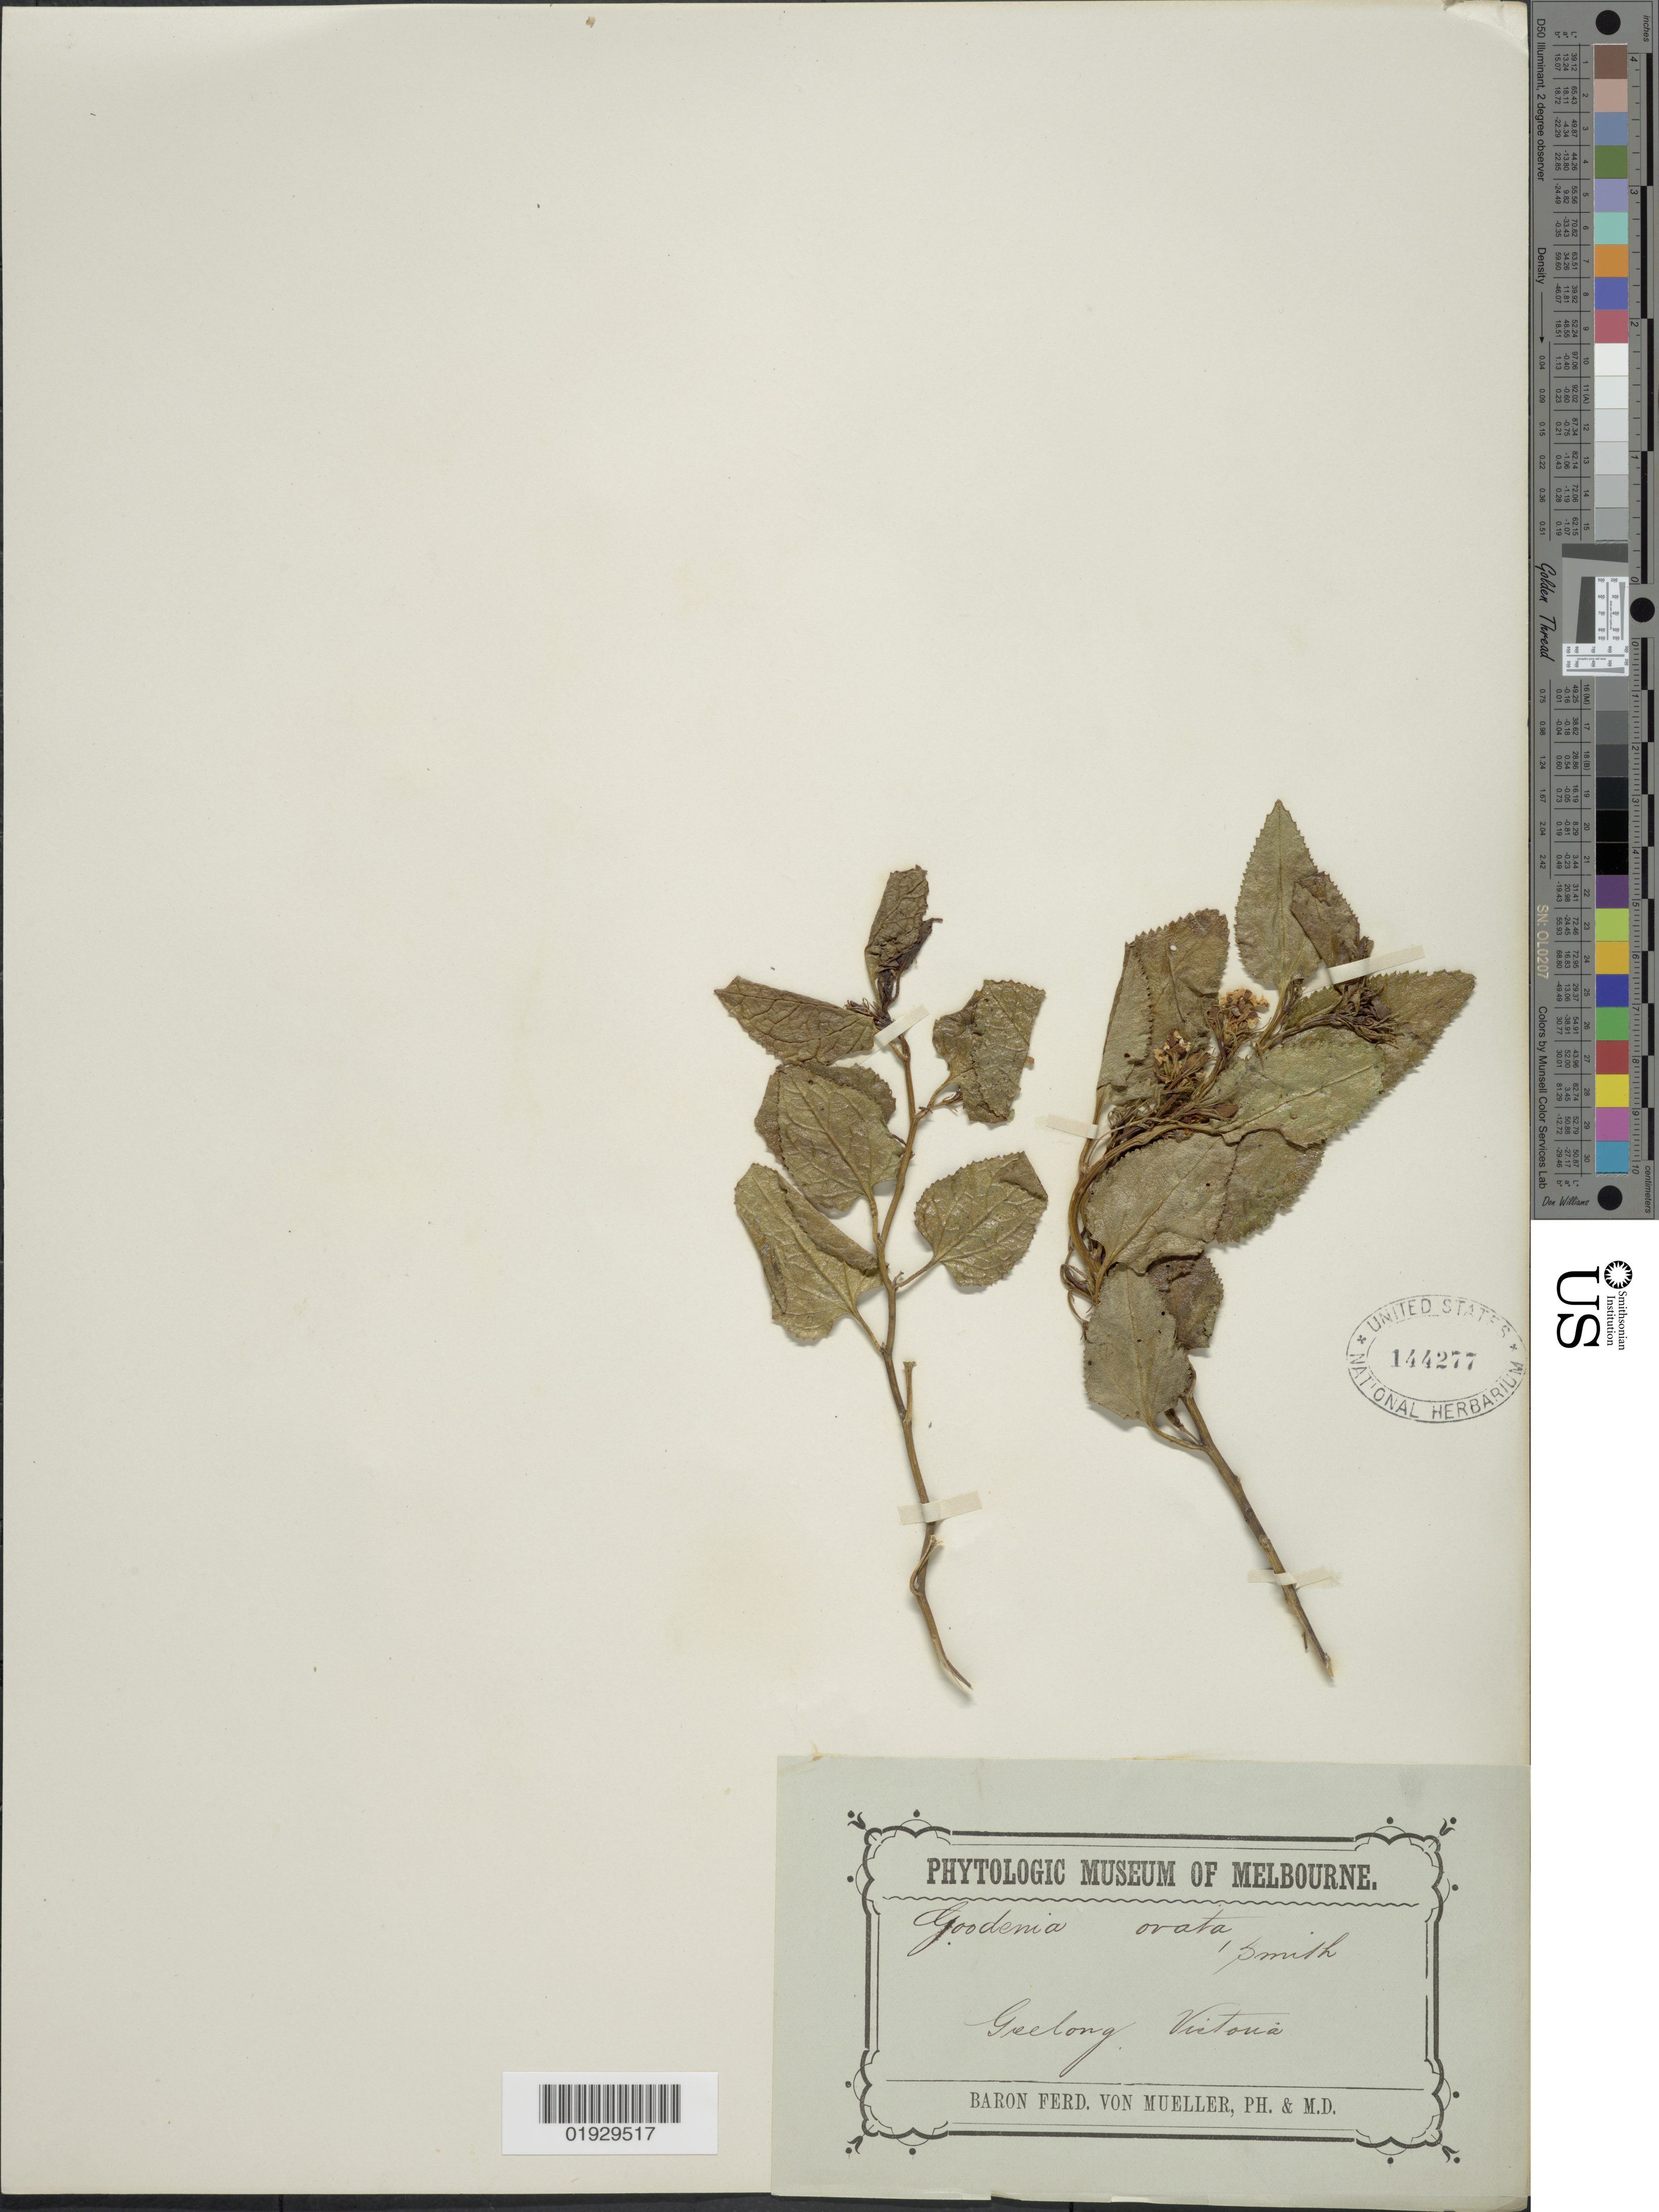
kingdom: Plantae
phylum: Tracheophyta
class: Magnoliopsida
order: Asterales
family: Goodeniaceae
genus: Goodenia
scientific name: Goodenia ovata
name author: Sm.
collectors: B. von Mueller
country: Australia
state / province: Victoria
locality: Geelong, Victoria.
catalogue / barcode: US 144277